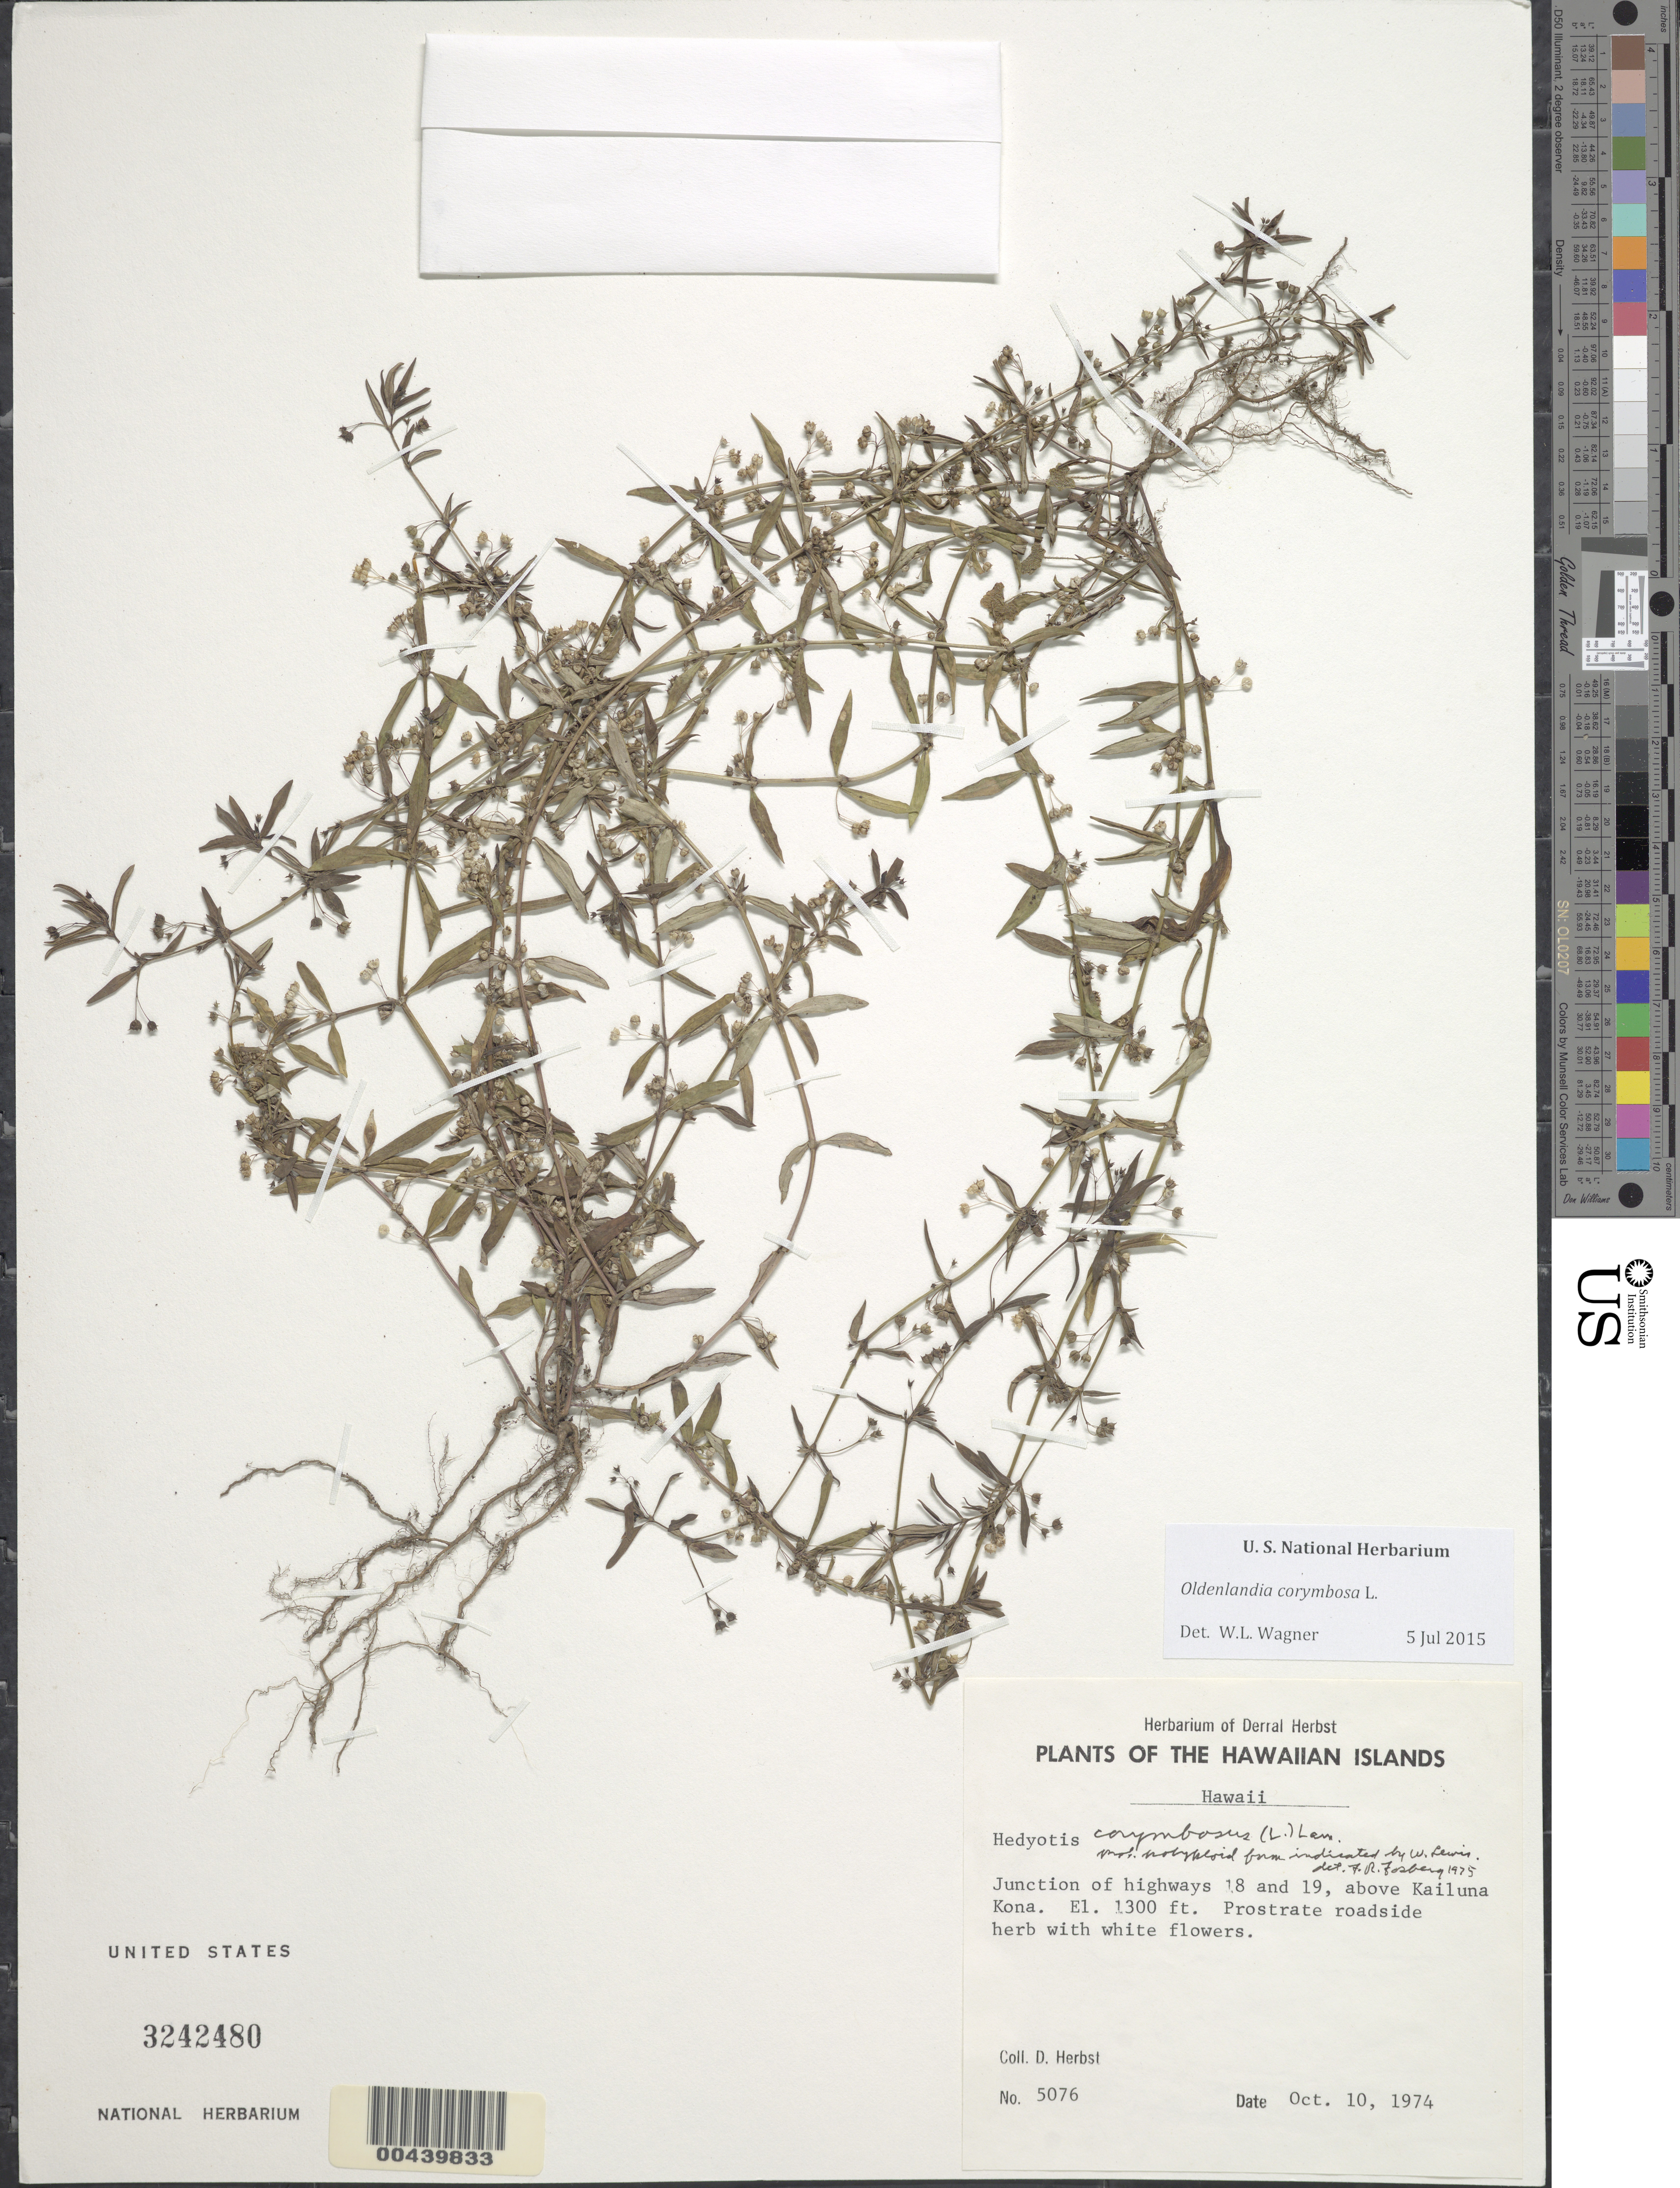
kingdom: Plantae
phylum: Tracheophyta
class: Magnoliopsida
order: Gentianales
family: Rubiaceae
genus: Oldenlandia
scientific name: Oldenlandia corymbosa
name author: L.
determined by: Wagner, W. L., (BOT), Smithsonian Institution - National Museum of Natural History (UNITED STATES)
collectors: D. R. Herbst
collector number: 5076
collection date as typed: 10 Oct 1974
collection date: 1974-10-10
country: United States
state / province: Hawaii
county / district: Hawaii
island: Hawaii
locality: Junction of highways 18 and 19, above Kailuna Kona.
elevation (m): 396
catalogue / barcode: US 3242480